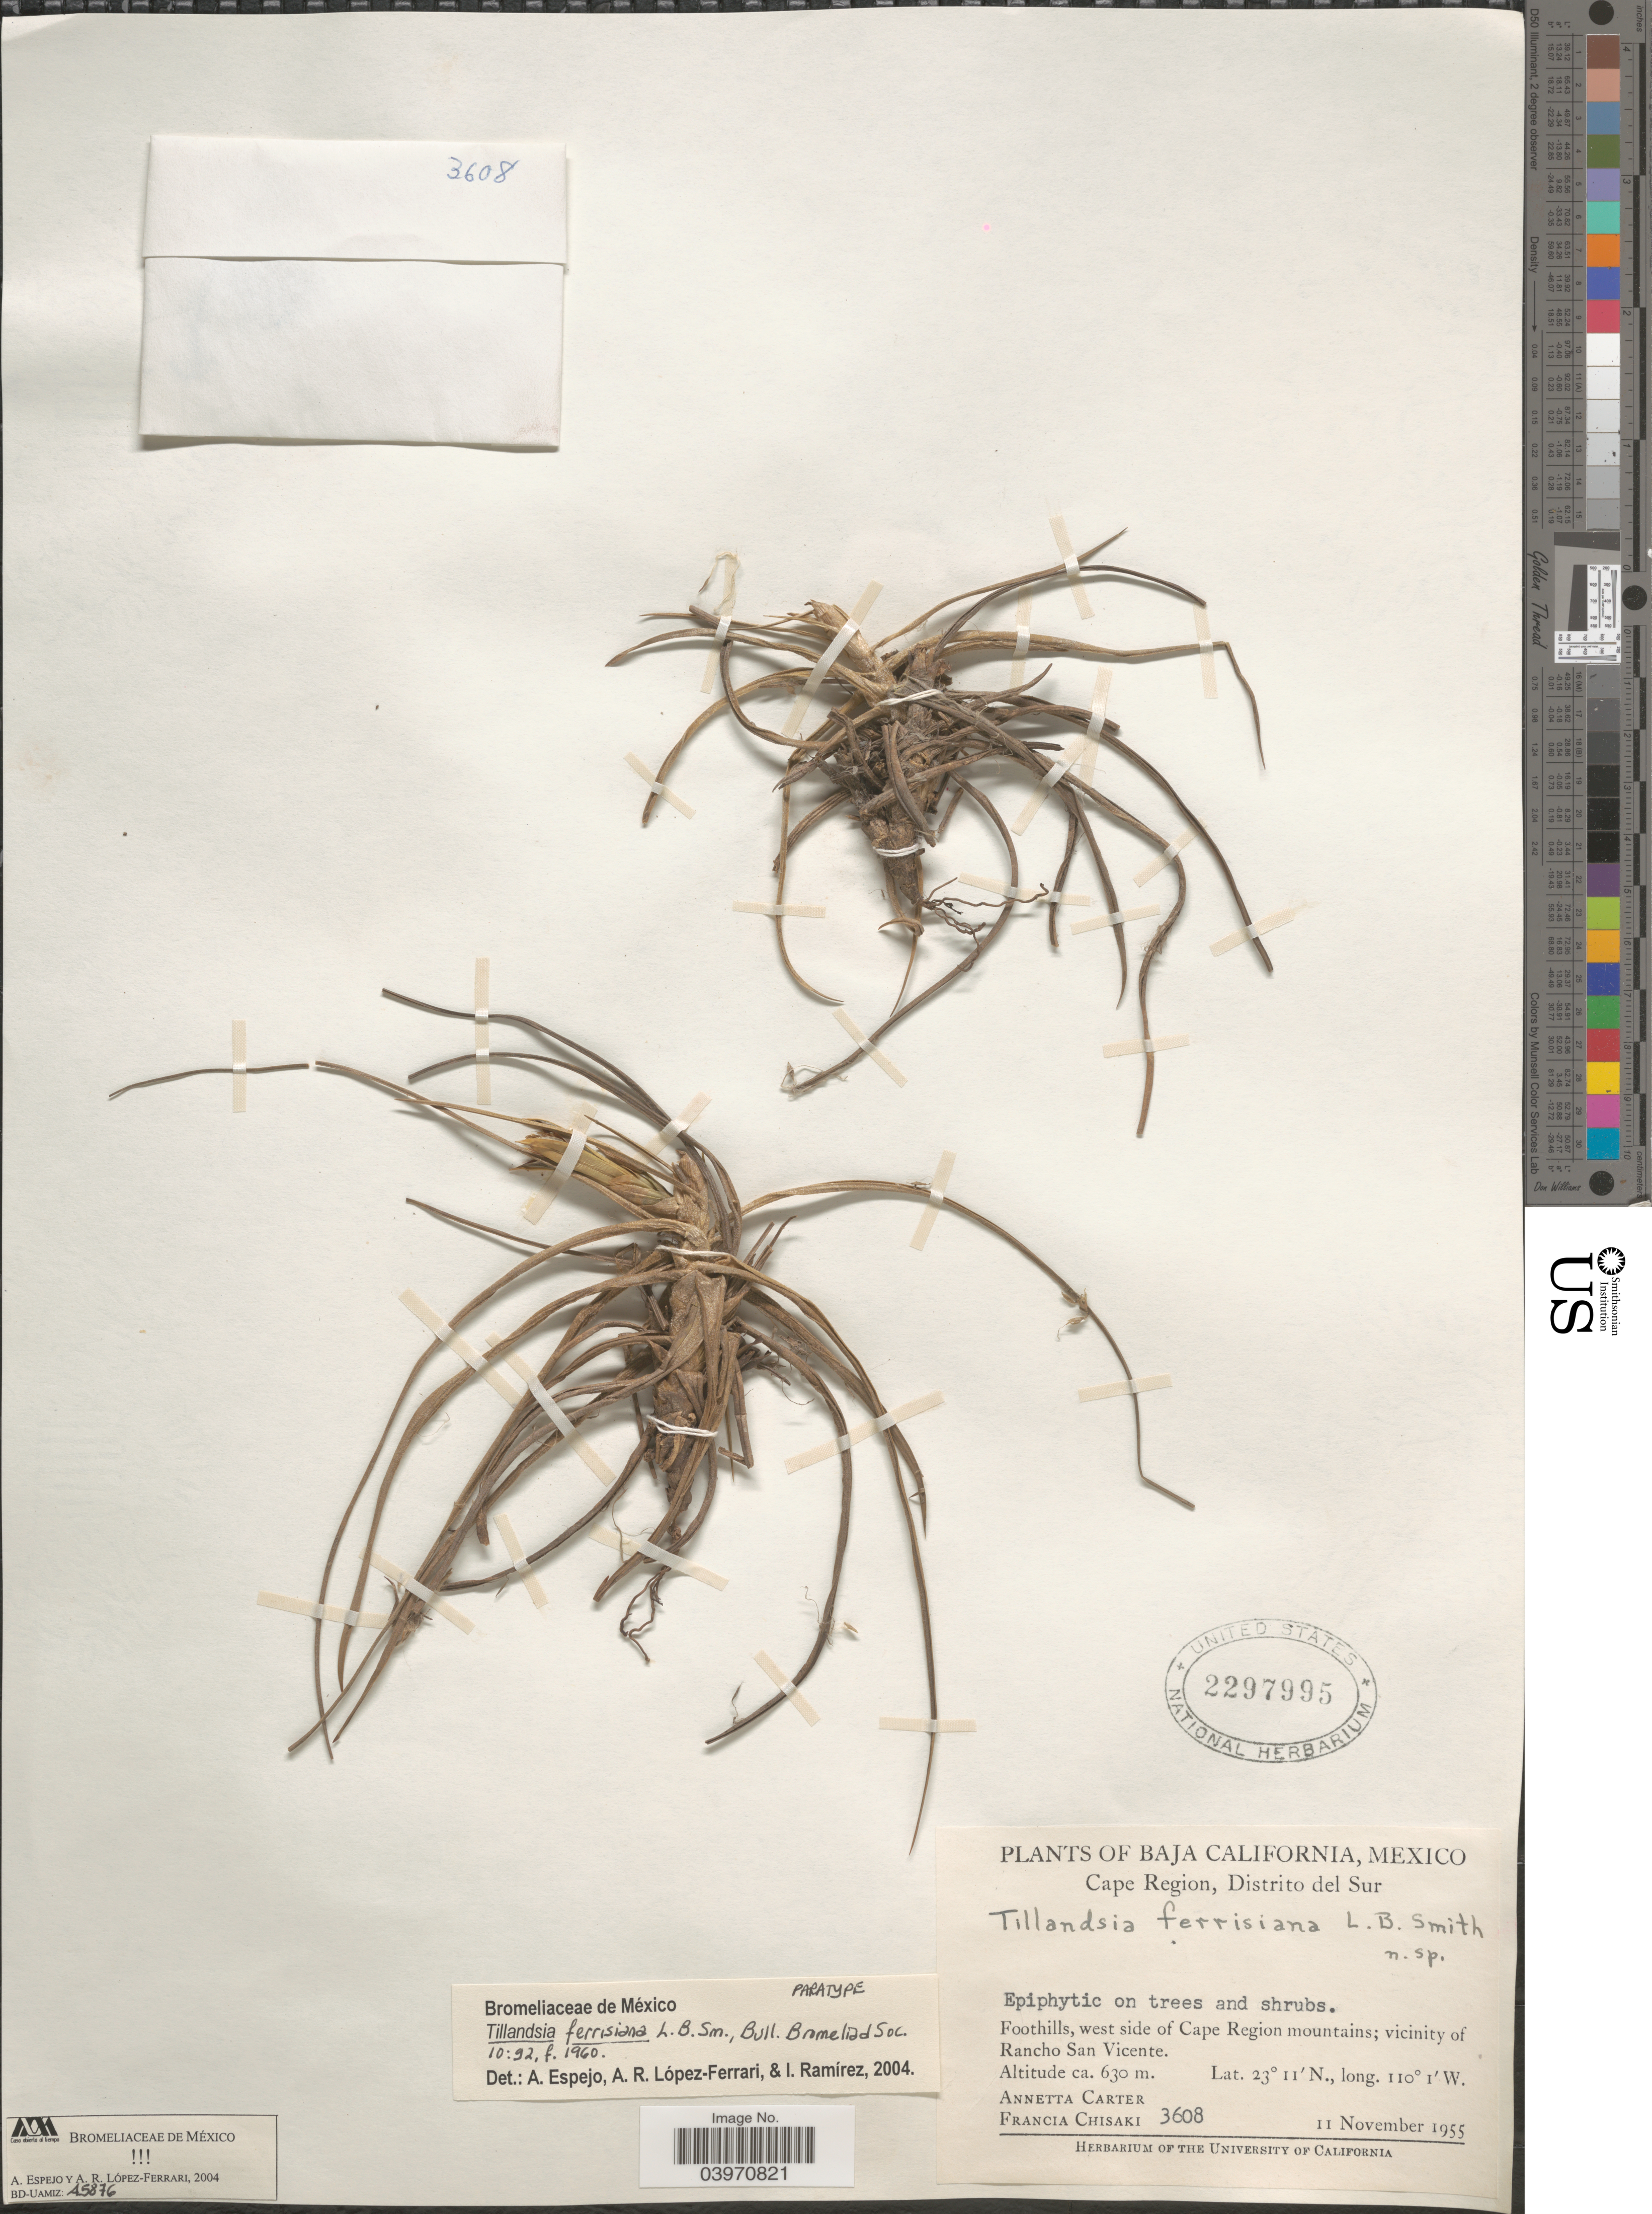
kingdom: Plantae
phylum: Tracheophyta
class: Liliopsida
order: Poales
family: Bromeliaceae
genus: Tillandsia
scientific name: Tillandsia ferrisiana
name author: L.B. Sm.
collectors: A. Carter & F. Chisaki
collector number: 3608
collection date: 1955-11-11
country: Mexico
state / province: Baja California Sur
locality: Cape Region, Distrito del Sur. Foothills, west side of Cape Region mountains; vicinity of Rancho San Vicente.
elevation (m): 630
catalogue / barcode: US 2297995